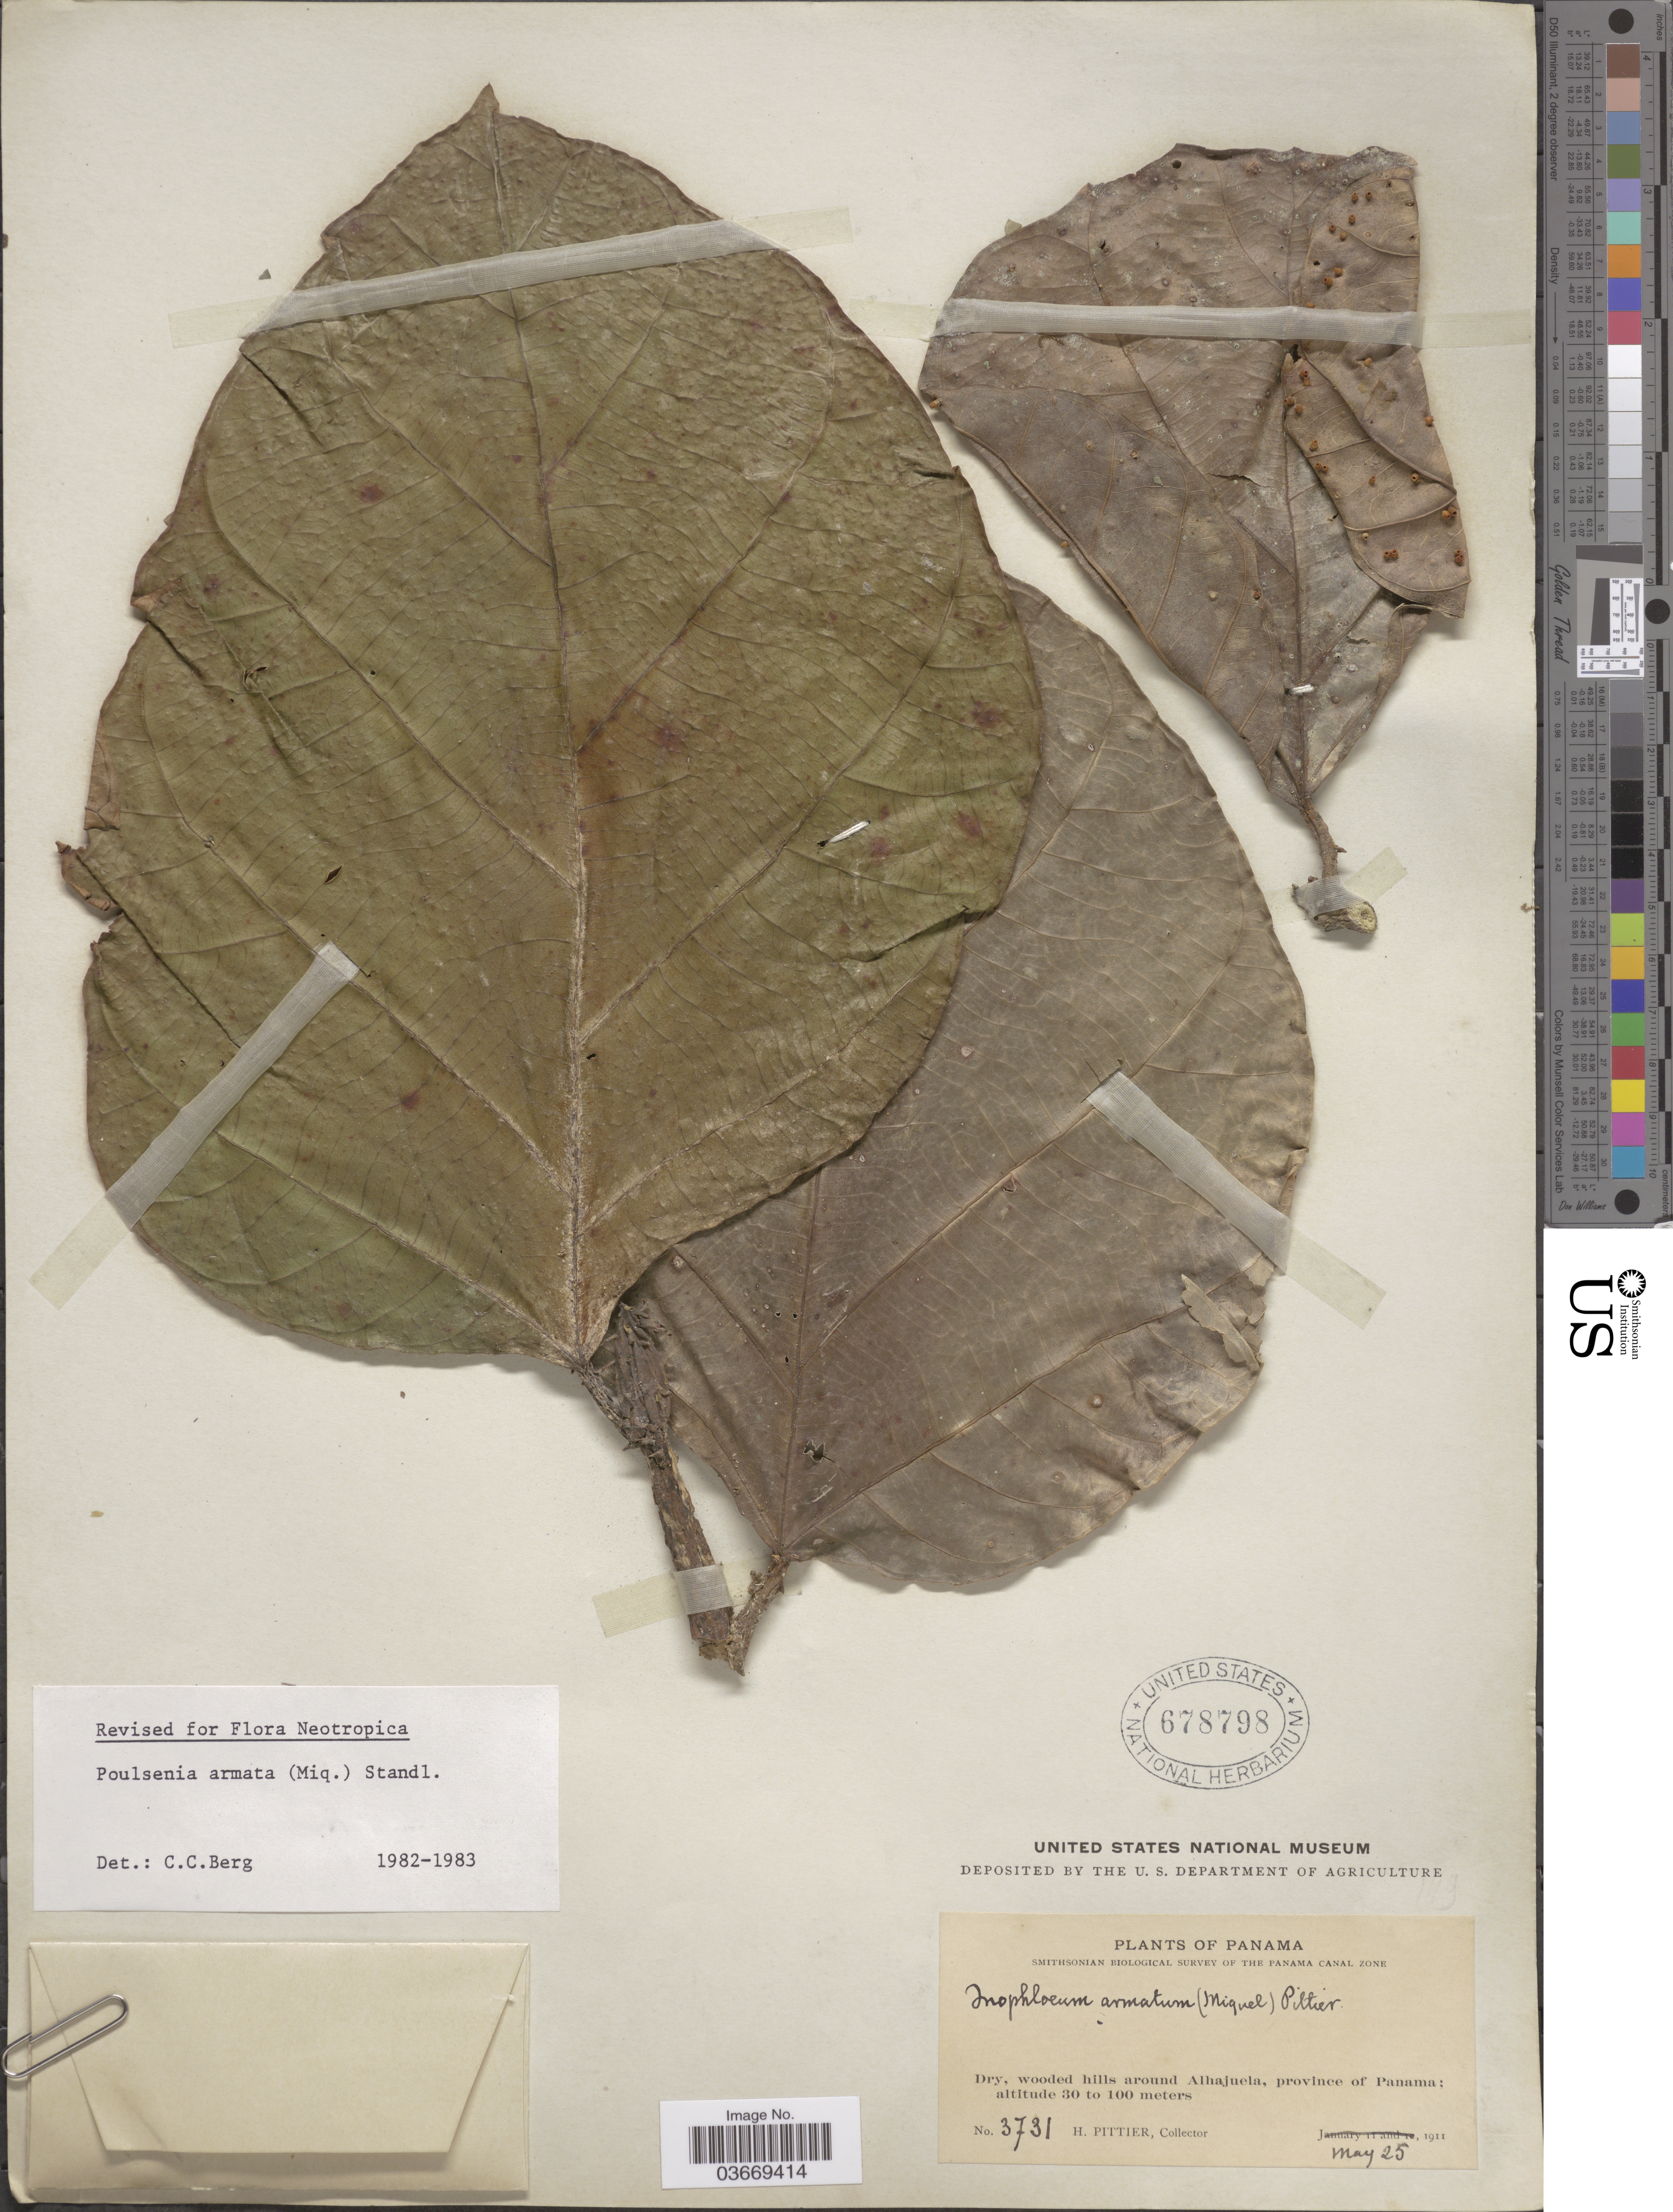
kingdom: Plantae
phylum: Tracheophyta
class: Magnoliopsida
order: Rosales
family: Moraceae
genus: Poulsenia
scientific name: Poulsenia armata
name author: (Miq.) Standl.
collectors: H. F. Pittier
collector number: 3731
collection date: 1911-05-25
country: Panama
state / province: Panamá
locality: The Panama Canal Zone. Dry, wooded hills around Alhajuela.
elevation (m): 30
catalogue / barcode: US 678798